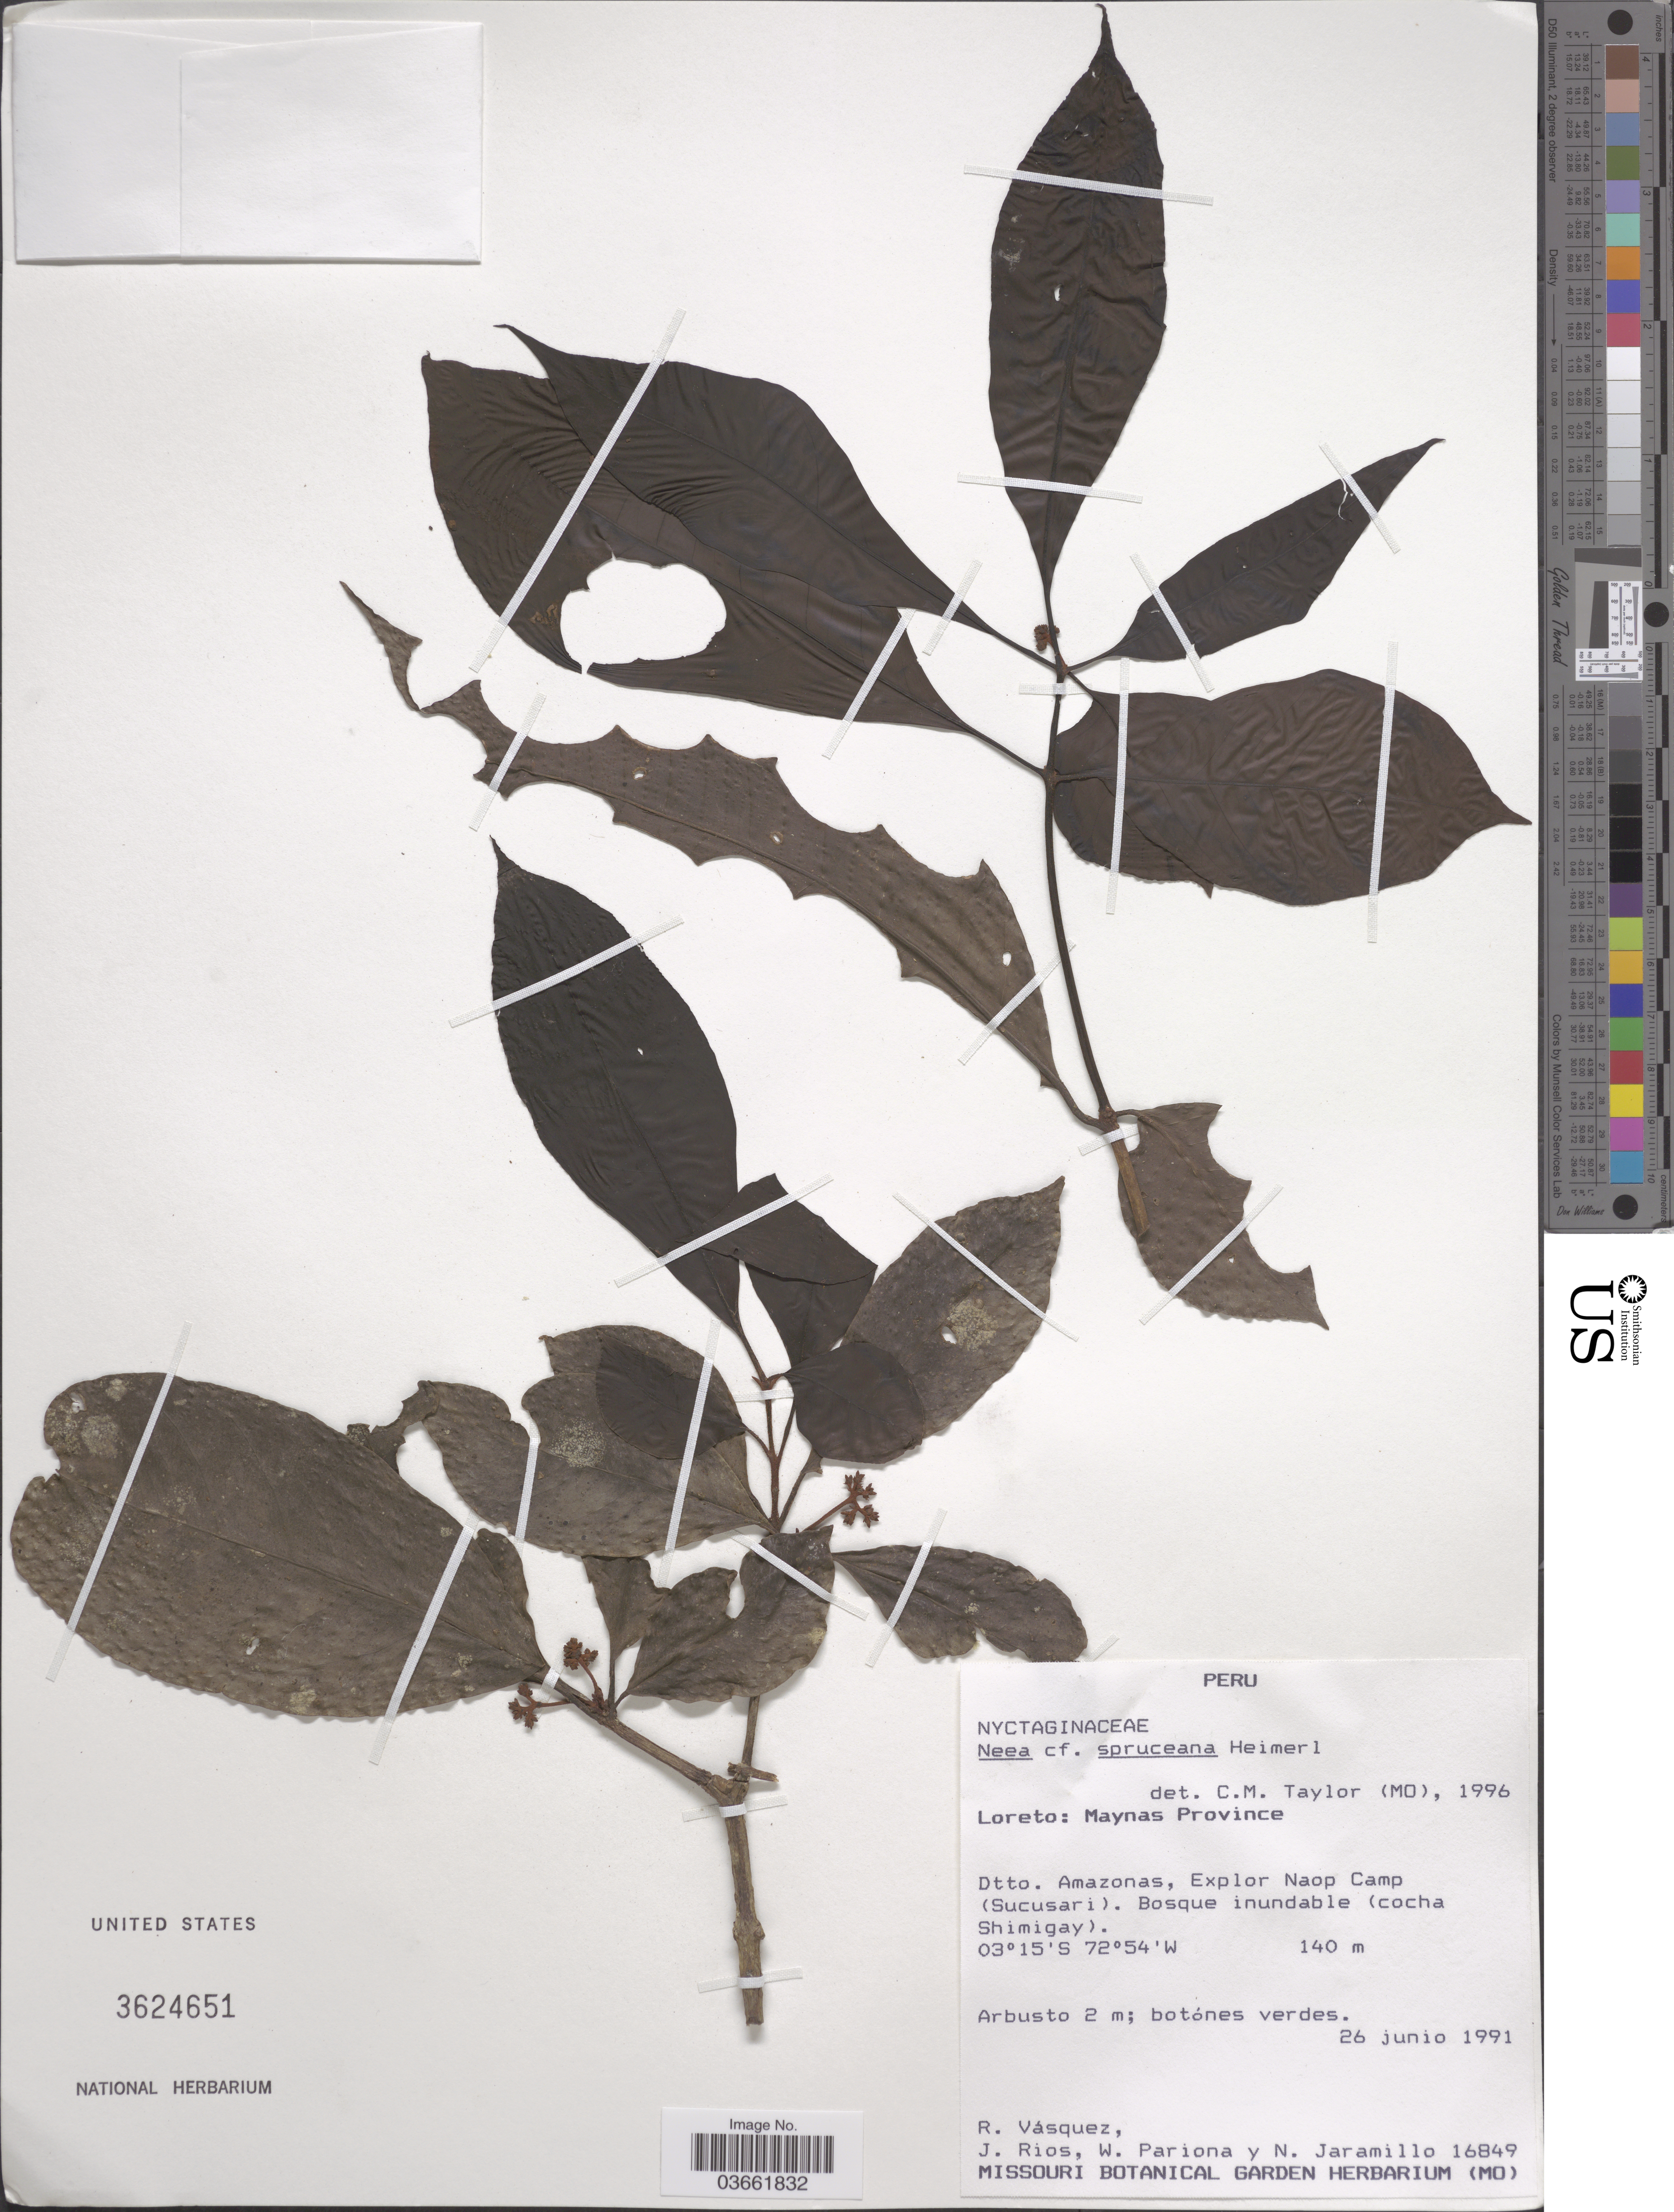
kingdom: Plantae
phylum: Tracheophyta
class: Magnoliopsida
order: Caryophyllales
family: Nyctaginaceae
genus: Neea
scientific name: Neea spruceana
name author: Heimerl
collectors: R. Vásquez, J. Rios, W. Pariona & N. Jaramillo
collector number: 16849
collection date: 1991-06-26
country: Peru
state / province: Loreto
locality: Maynas Province. Dtto. Amazonas, Explor Naop Camp (Sucusari). Bosque unundable (cocha Shimigay).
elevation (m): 140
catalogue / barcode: US 3624651